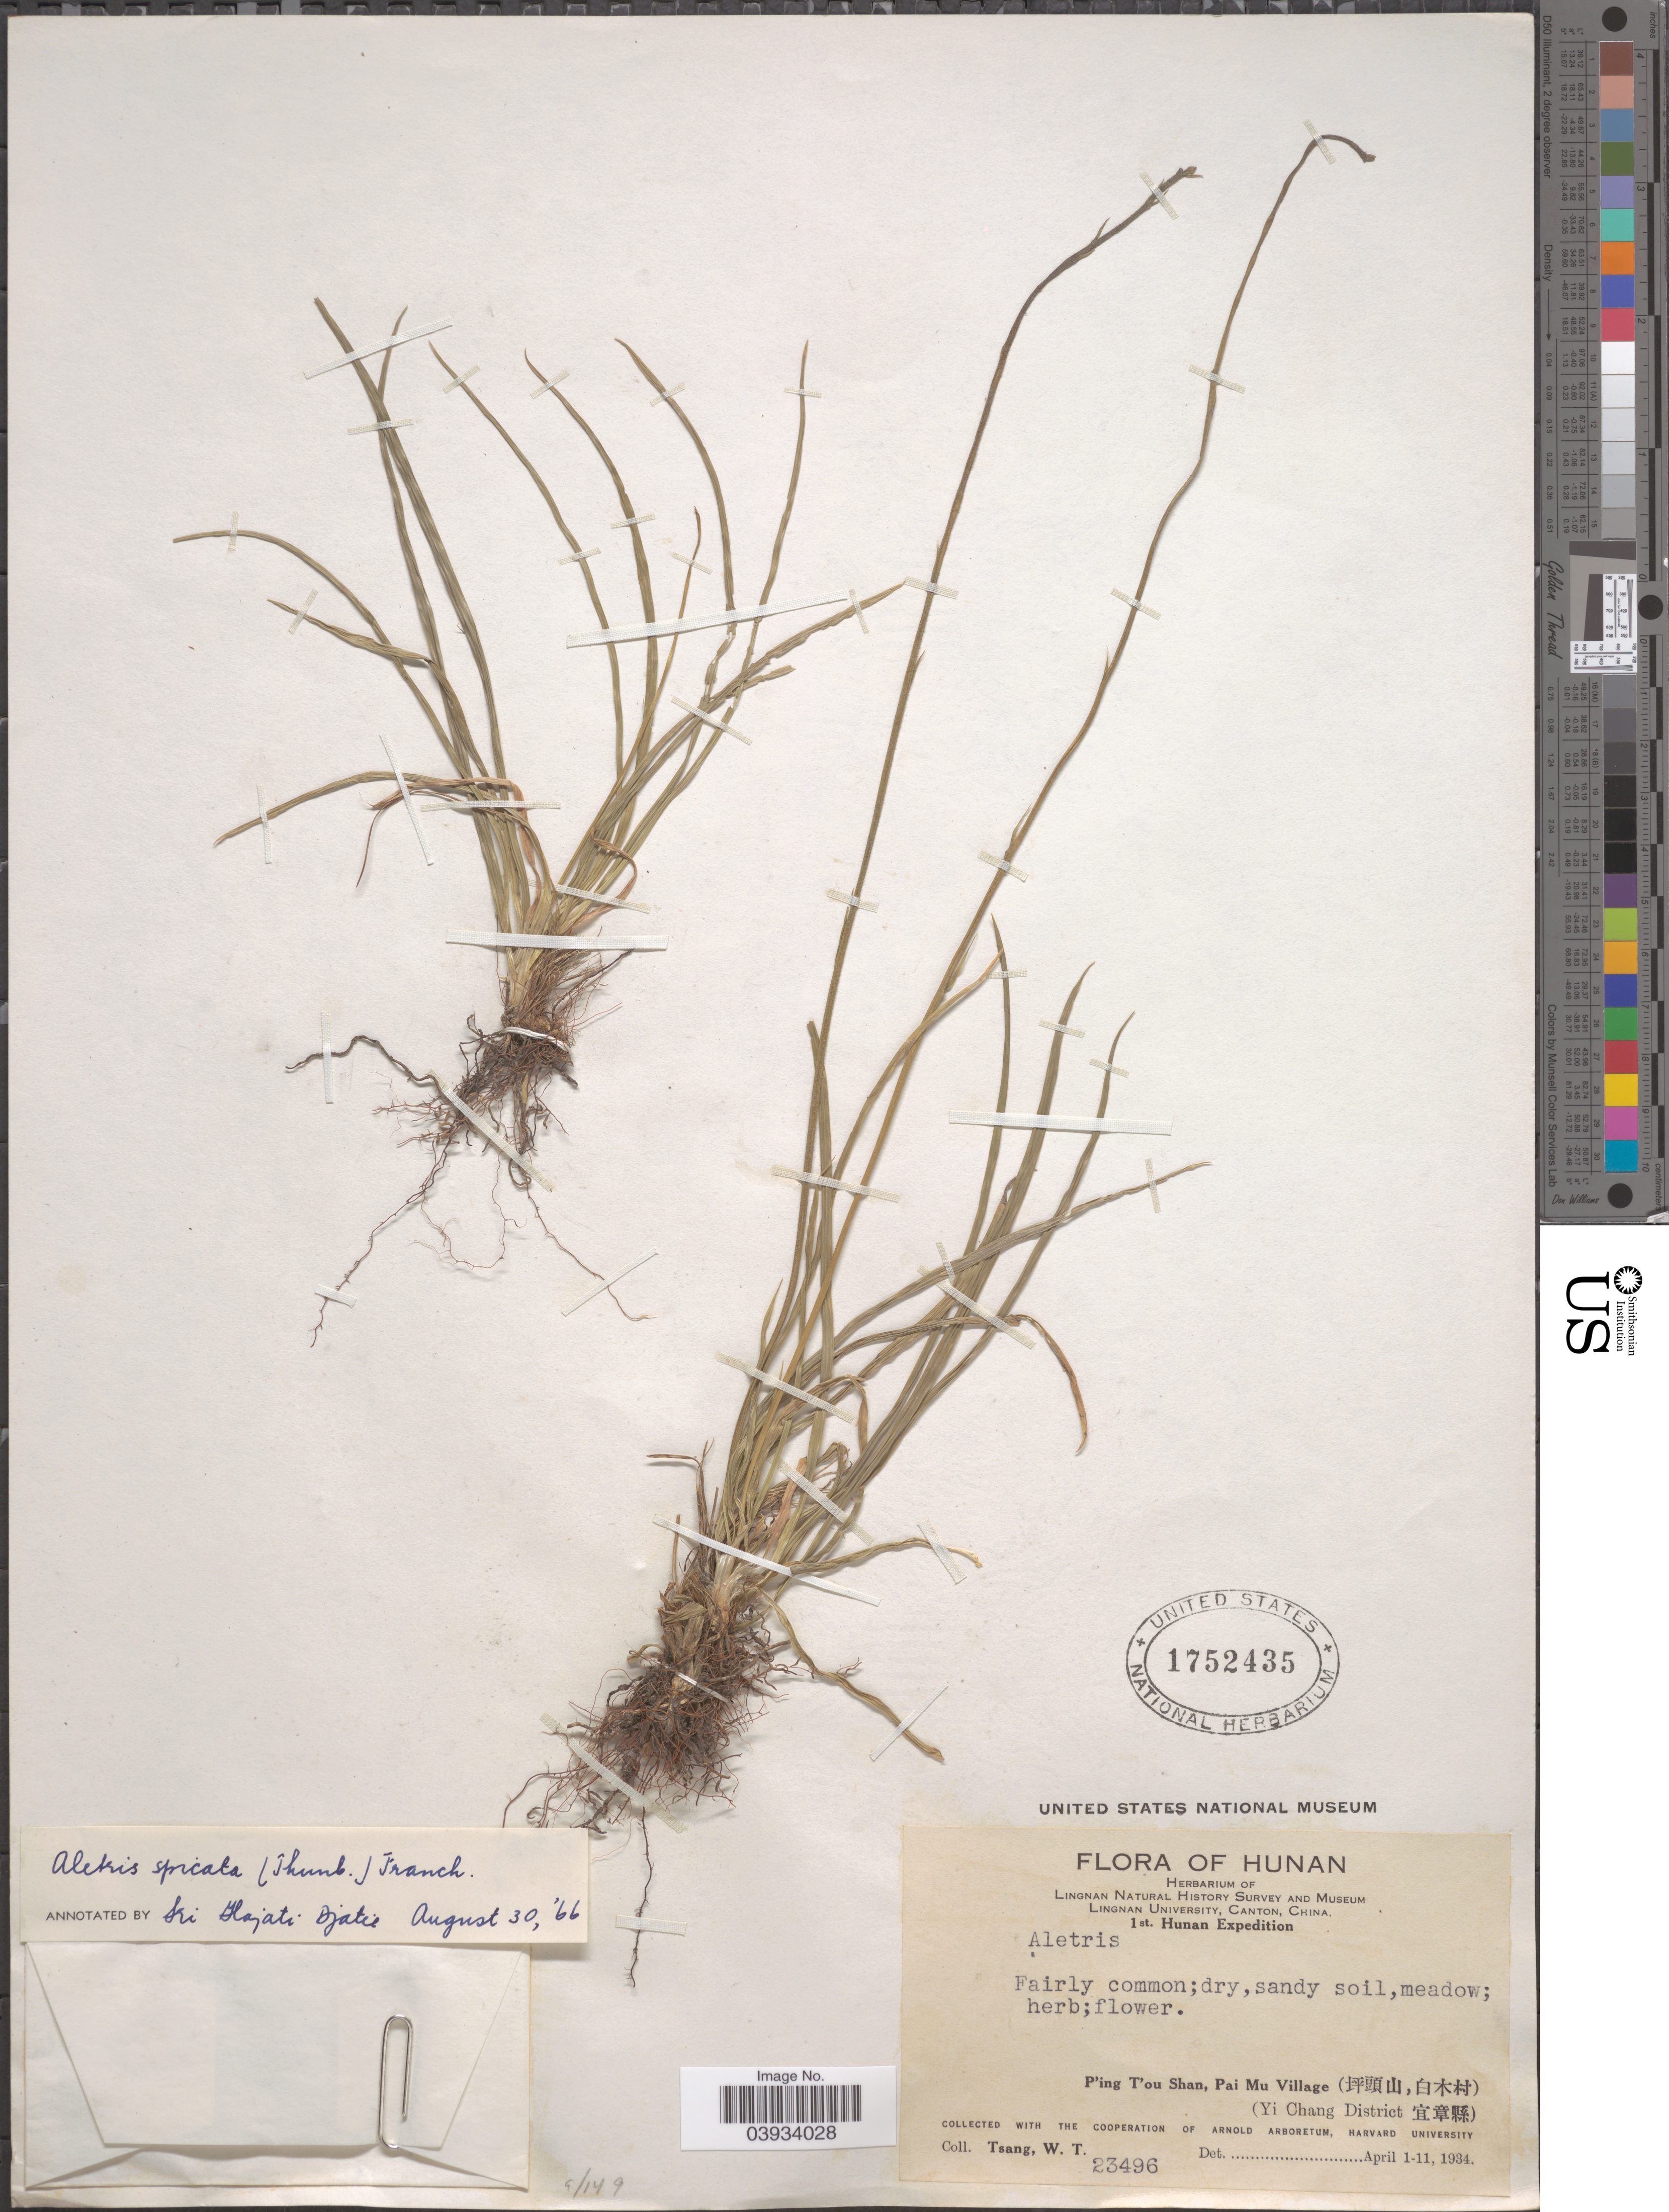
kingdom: Plantae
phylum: Tracheophyta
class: Liliopsida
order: Dioscoreales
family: Nartheciaceae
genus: Aletris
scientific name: Aletris spicata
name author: (Thunb.) Franch.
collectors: W. T. Tsang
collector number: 23496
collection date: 1934-04-01/1934-04-11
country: China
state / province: Hunan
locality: P'ing T'ou Shan, Pai Mu Village (X, X). (Yi Chang District X).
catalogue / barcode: US 1752435